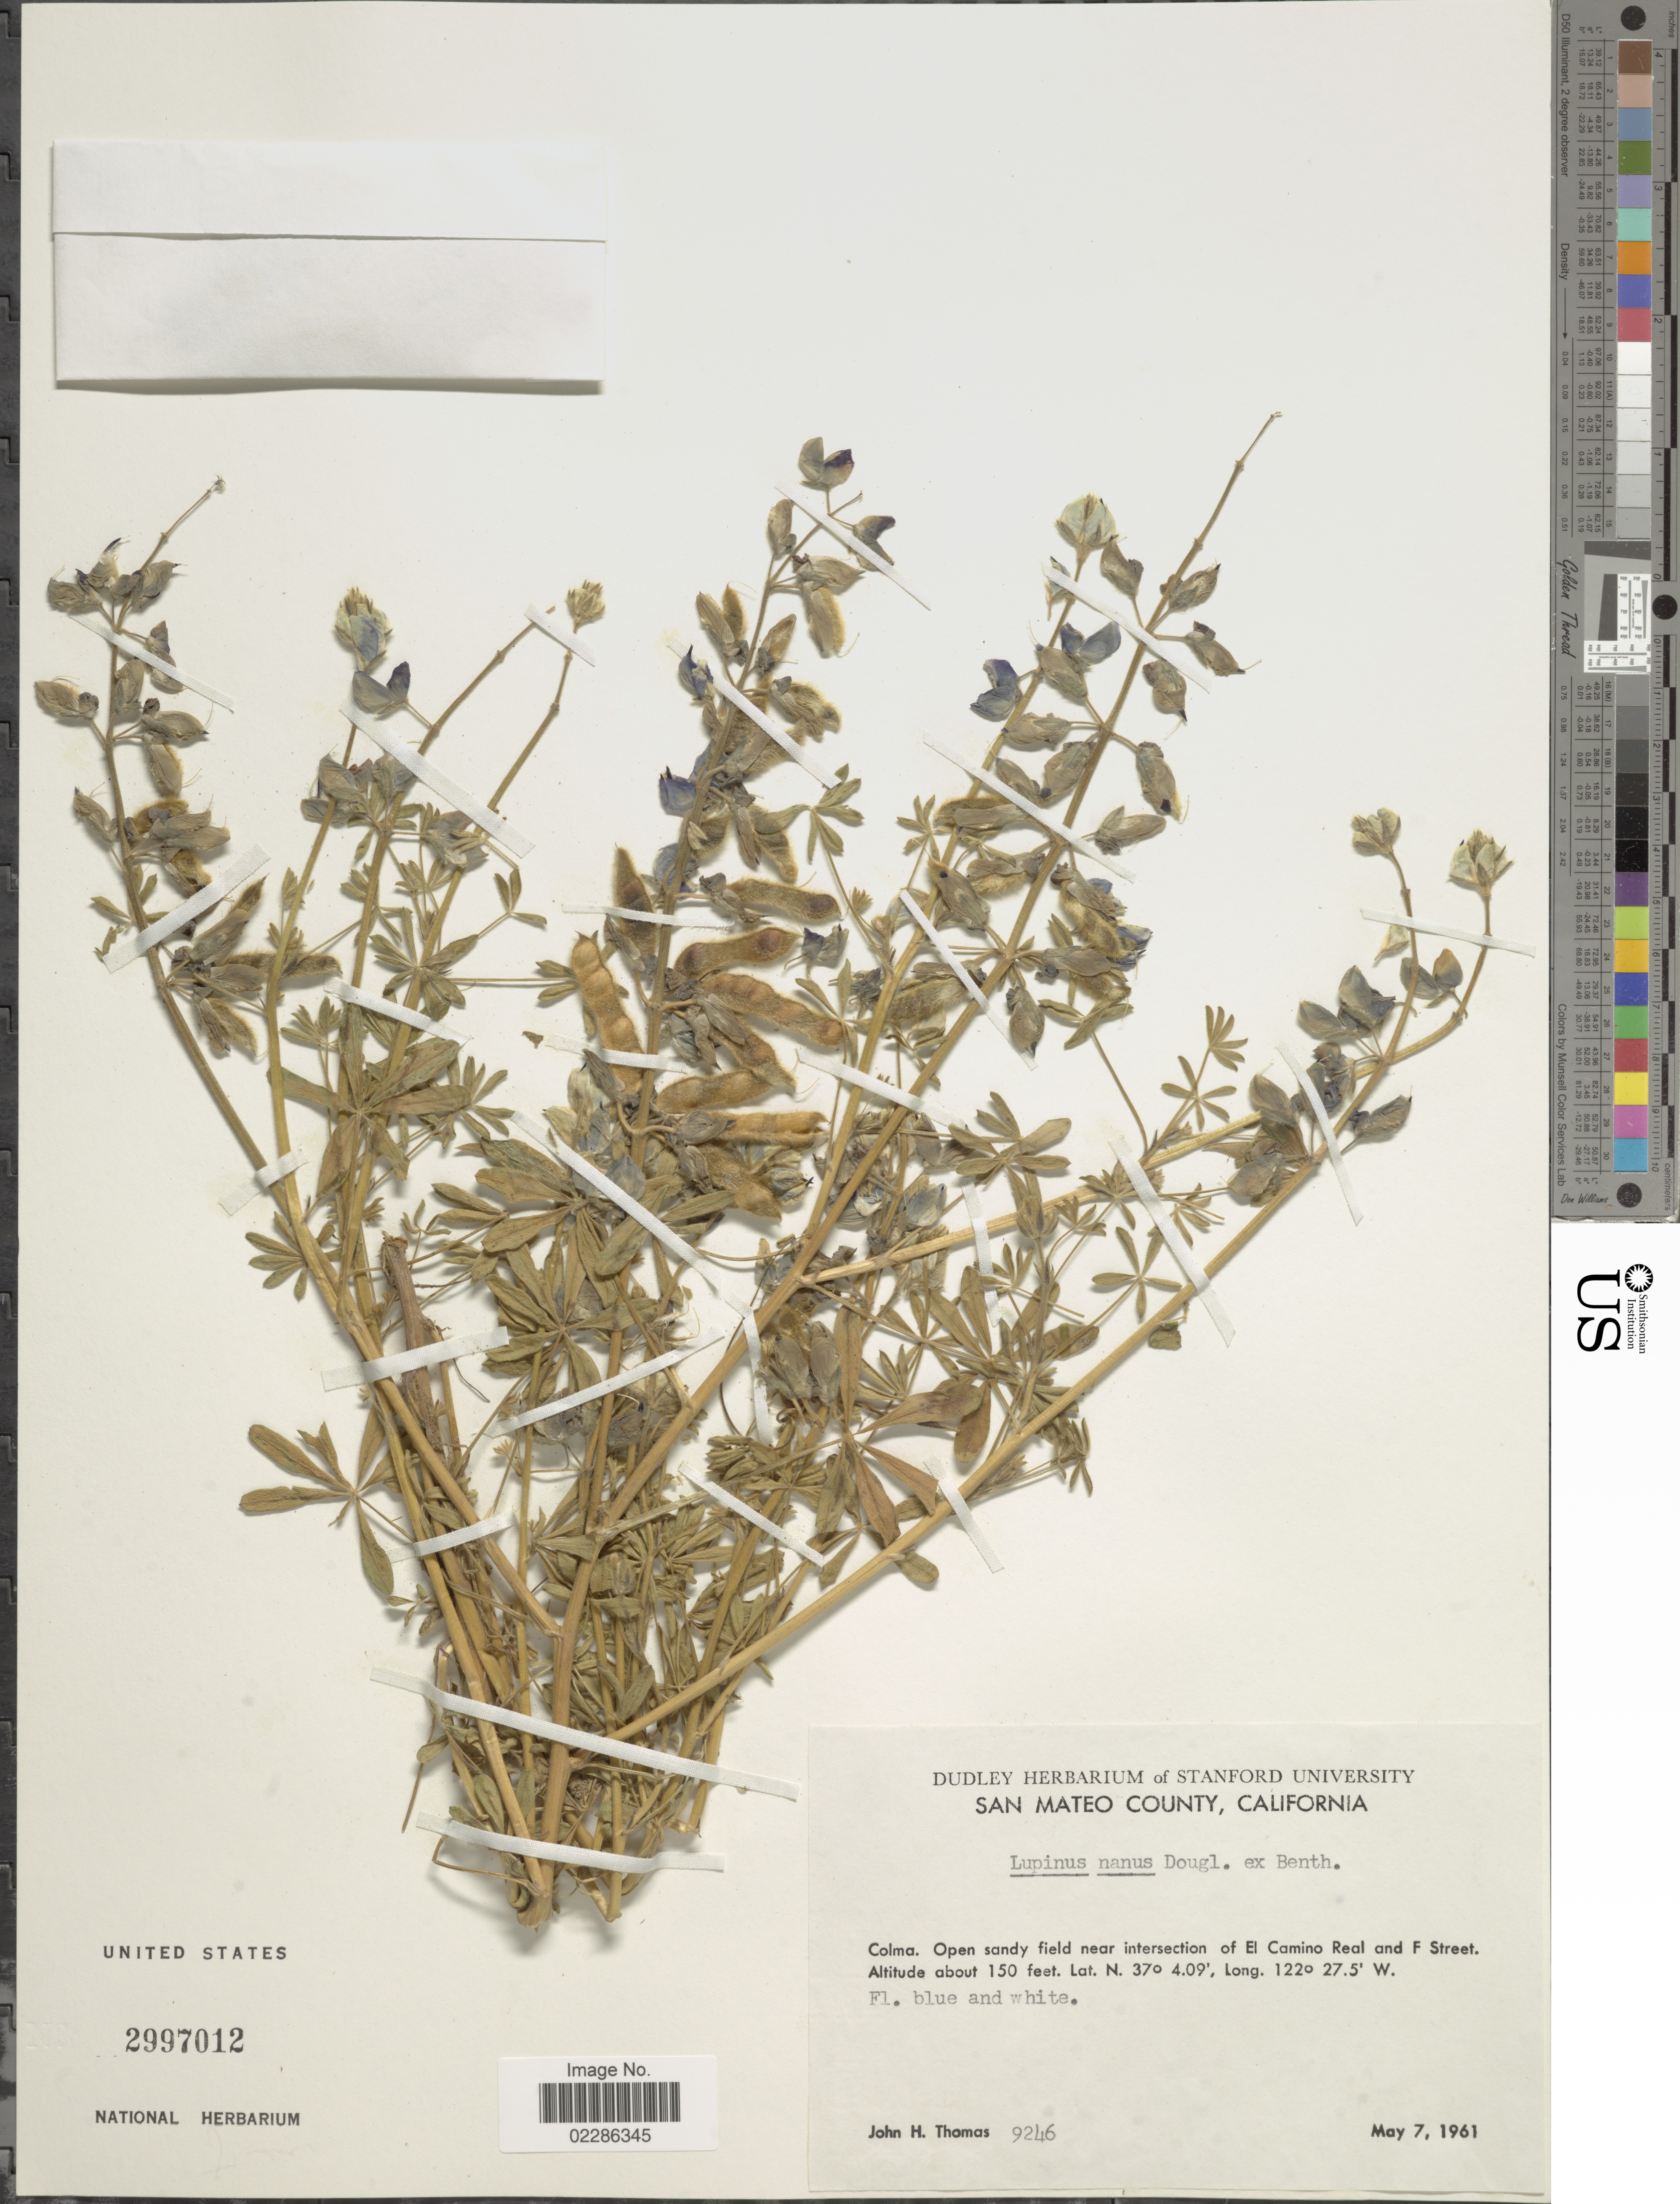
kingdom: Plantae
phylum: Tracheophyta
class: Magnoliopsida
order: Fabales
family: Fabaceae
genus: Lupinus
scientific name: Lupinus nanus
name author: Douglas ex Benth.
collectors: J. H. Thomas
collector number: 9246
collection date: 1961-05-07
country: United States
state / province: California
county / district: San Mateo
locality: San Mateo County, Colma, Open sandy field near intersection of El Camino Real and F Street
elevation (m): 46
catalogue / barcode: US 2997012